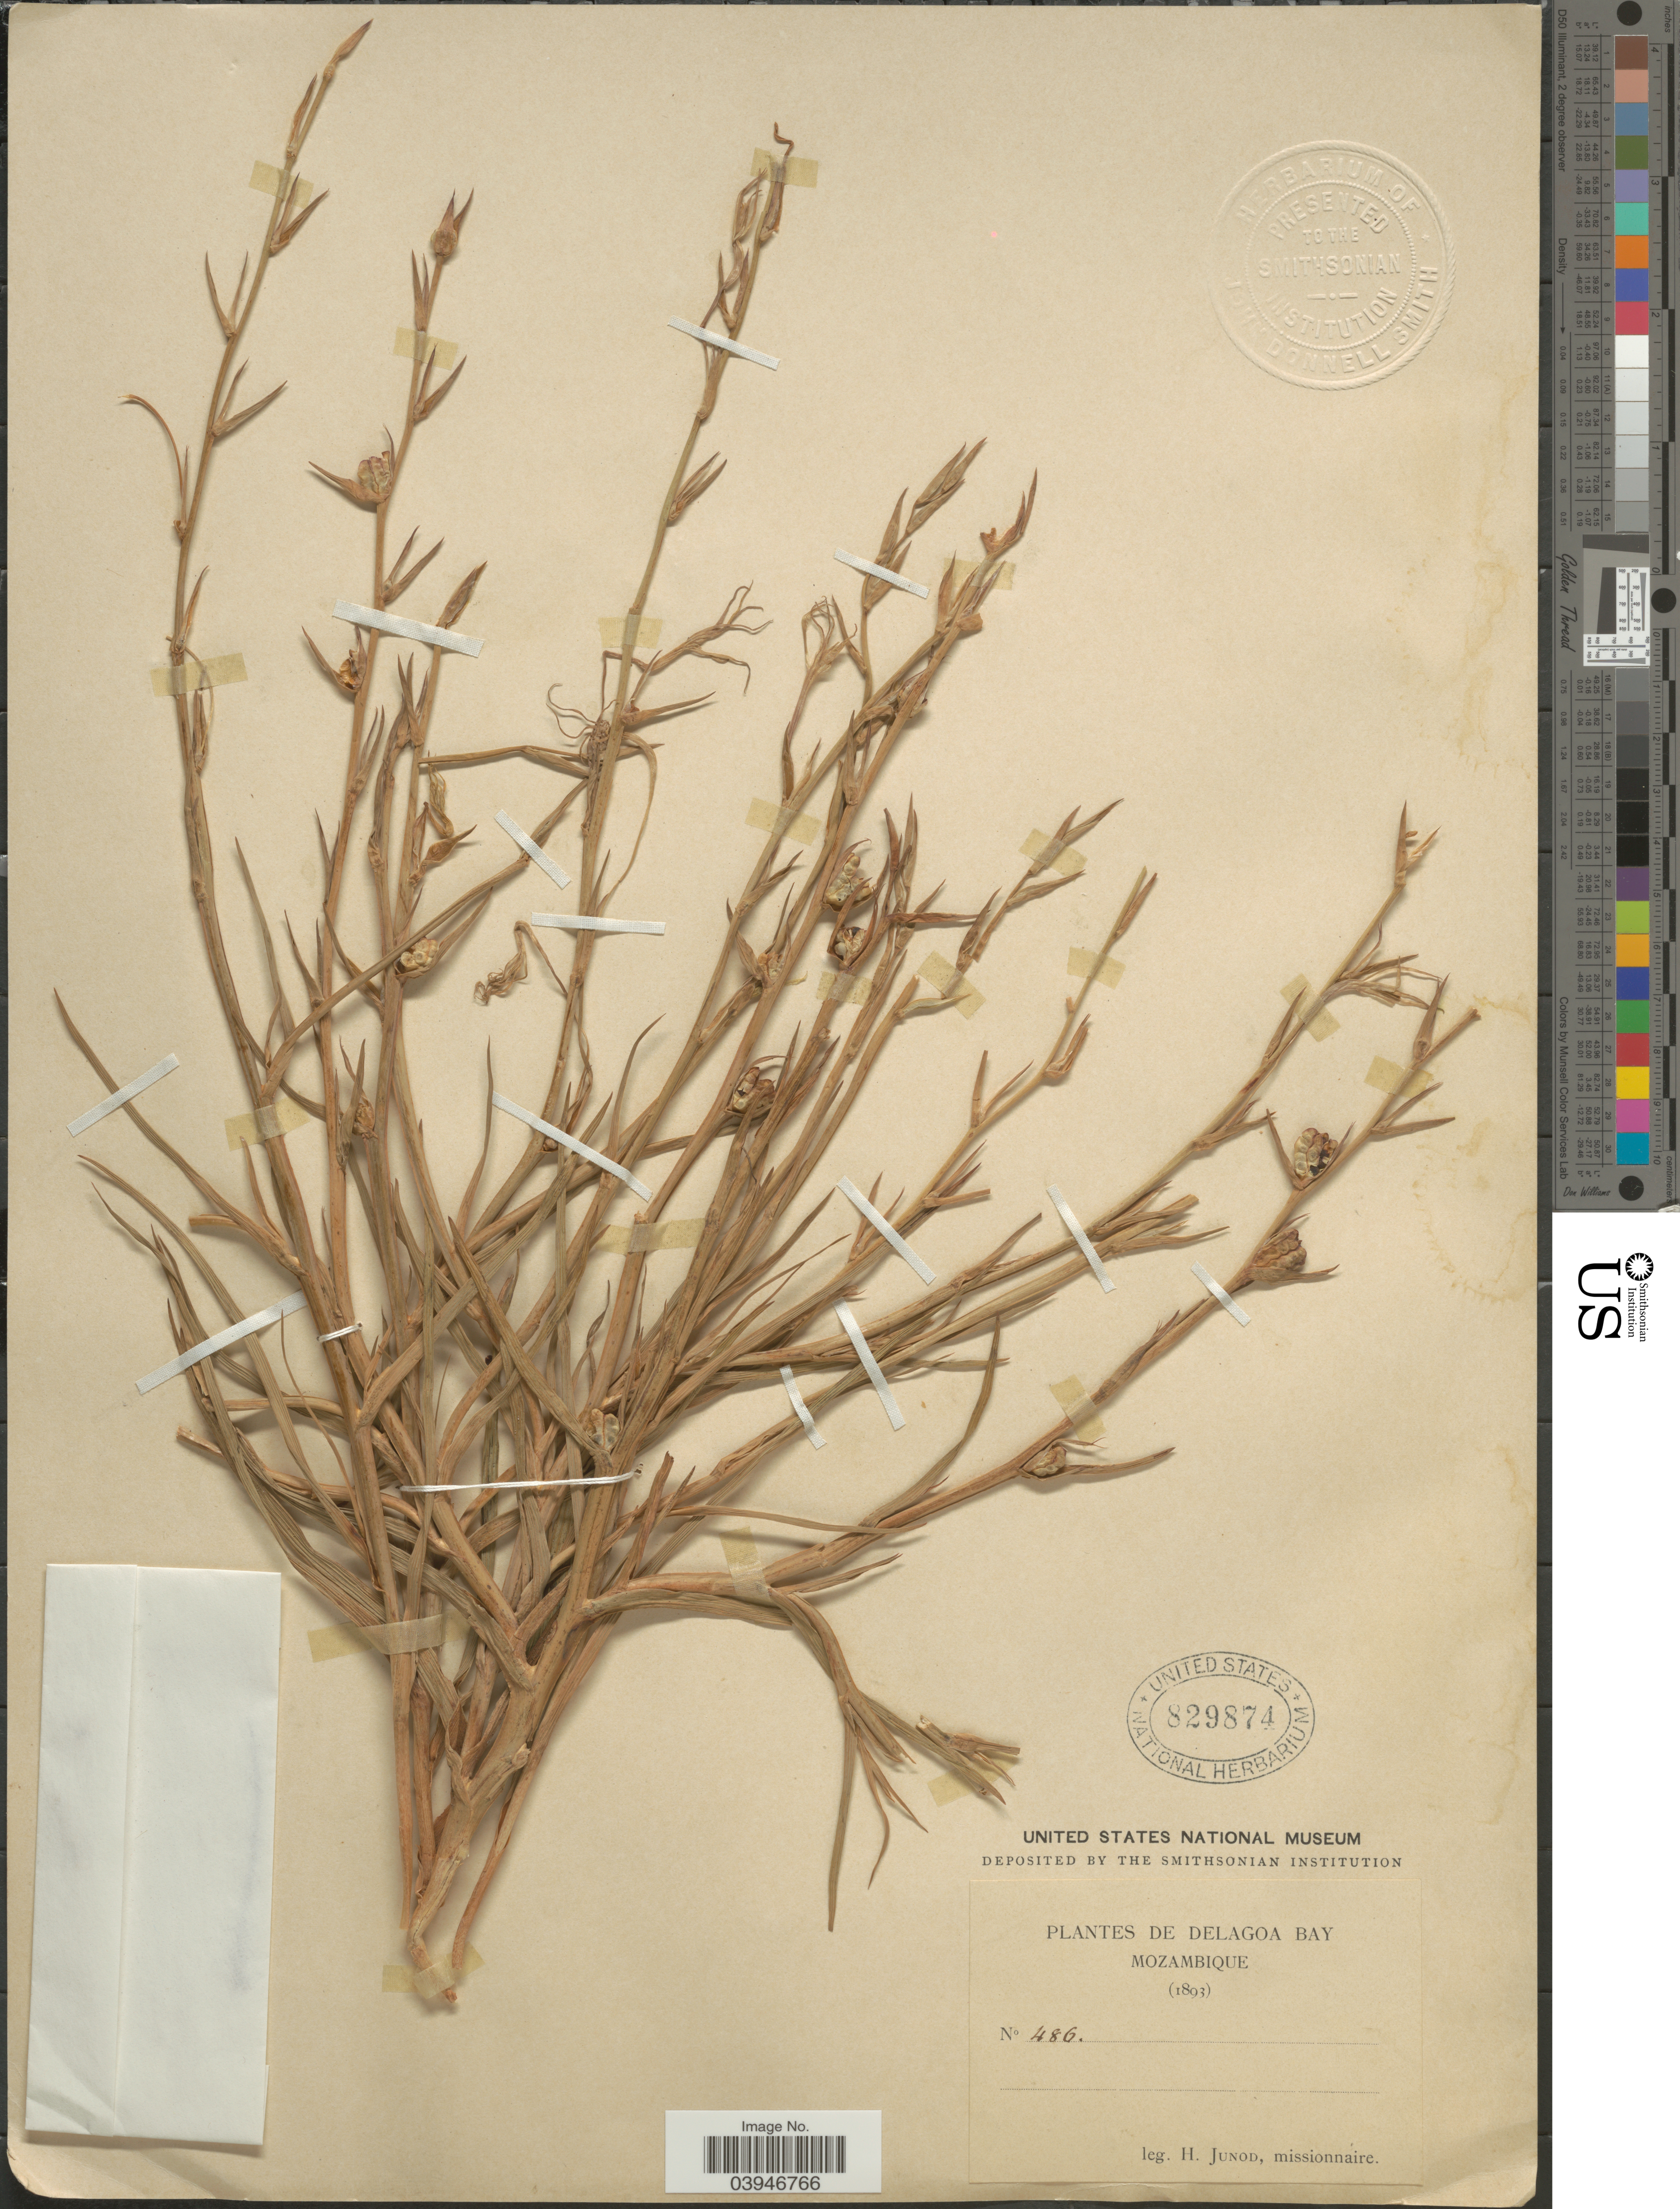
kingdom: Plantae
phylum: Tracheophyta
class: Liliopsida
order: Liliales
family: Liliaceae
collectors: H. Junod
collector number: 486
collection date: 1893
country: Mozambique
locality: Delagoa Bay.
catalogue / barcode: US 829874